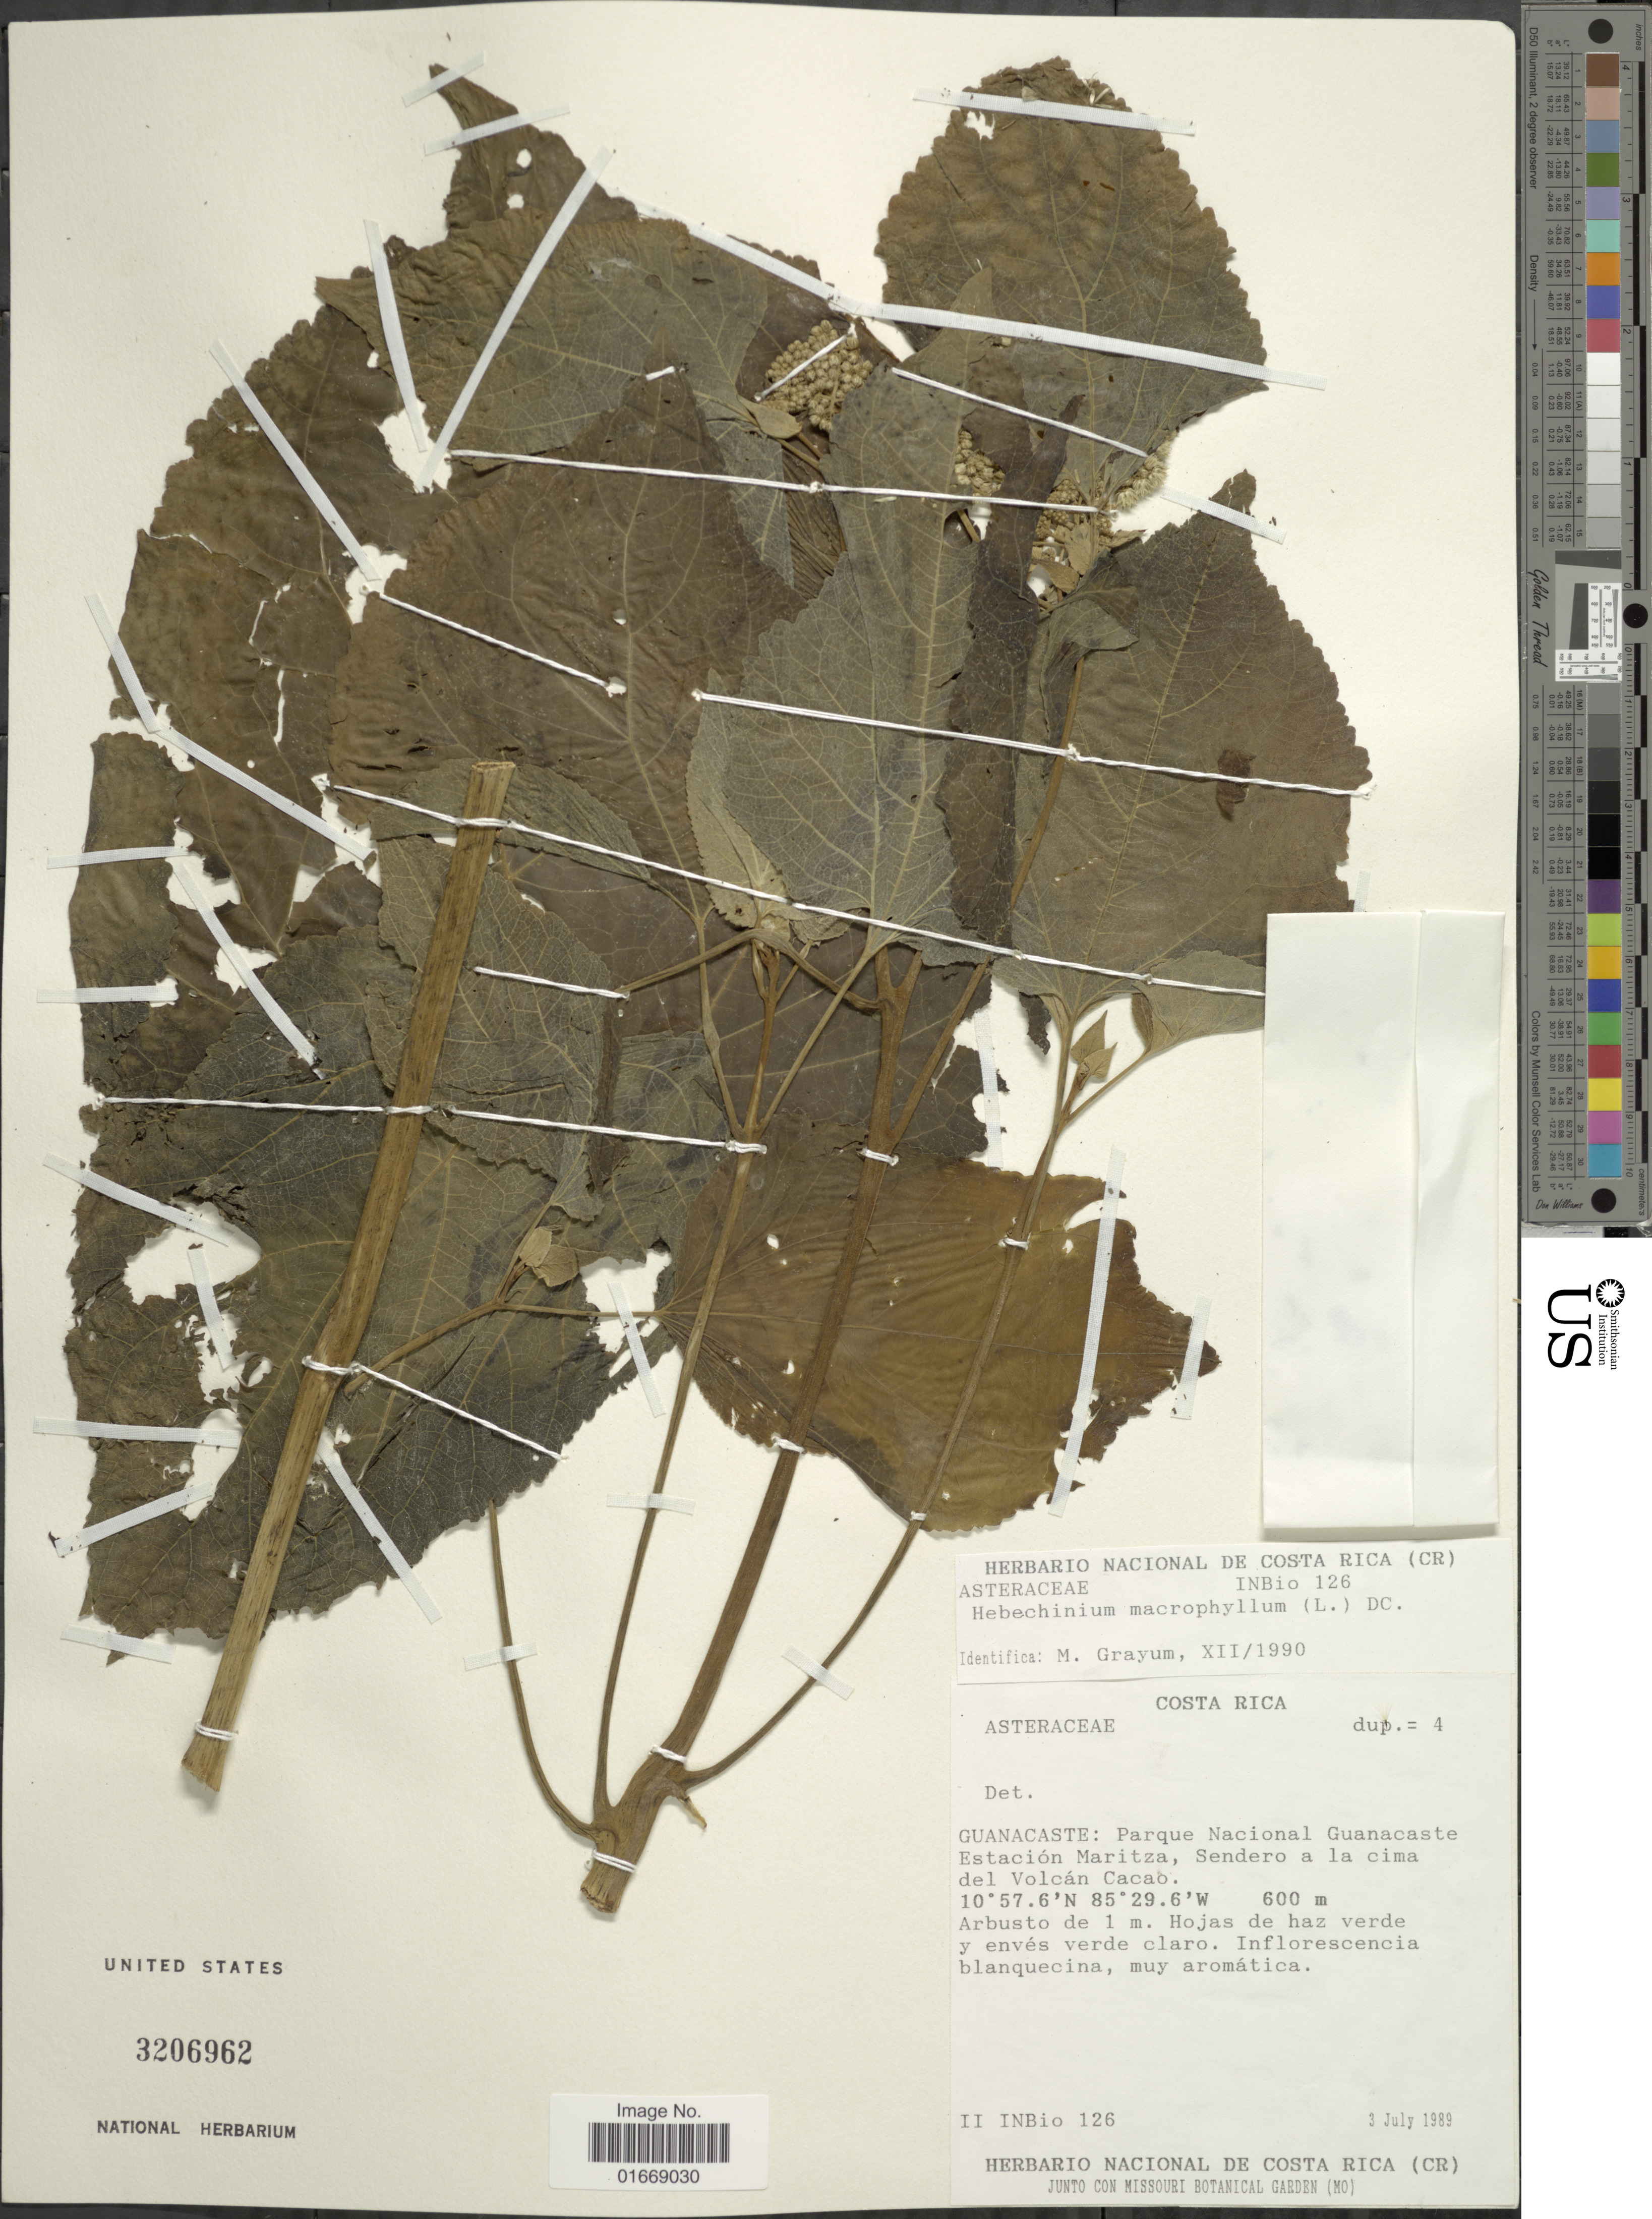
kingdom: Plantae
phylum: Tracheophyta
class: Magnoliopsida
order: Asterales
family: Asteraceae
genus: Hebeclinium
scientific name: Hebeclinium macrophyllum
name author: (L.) DC.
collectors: Instituto Nacional de Biodiversidad (INBio) , Herbario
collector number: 126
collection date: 1989-07-03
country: Costa Rica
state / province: Guanacaste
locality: Parque Nacional Guanacaste Estacion Maritza, Sendero a la cima del Volcan Cacao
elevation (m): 600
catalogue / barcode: US 3206962